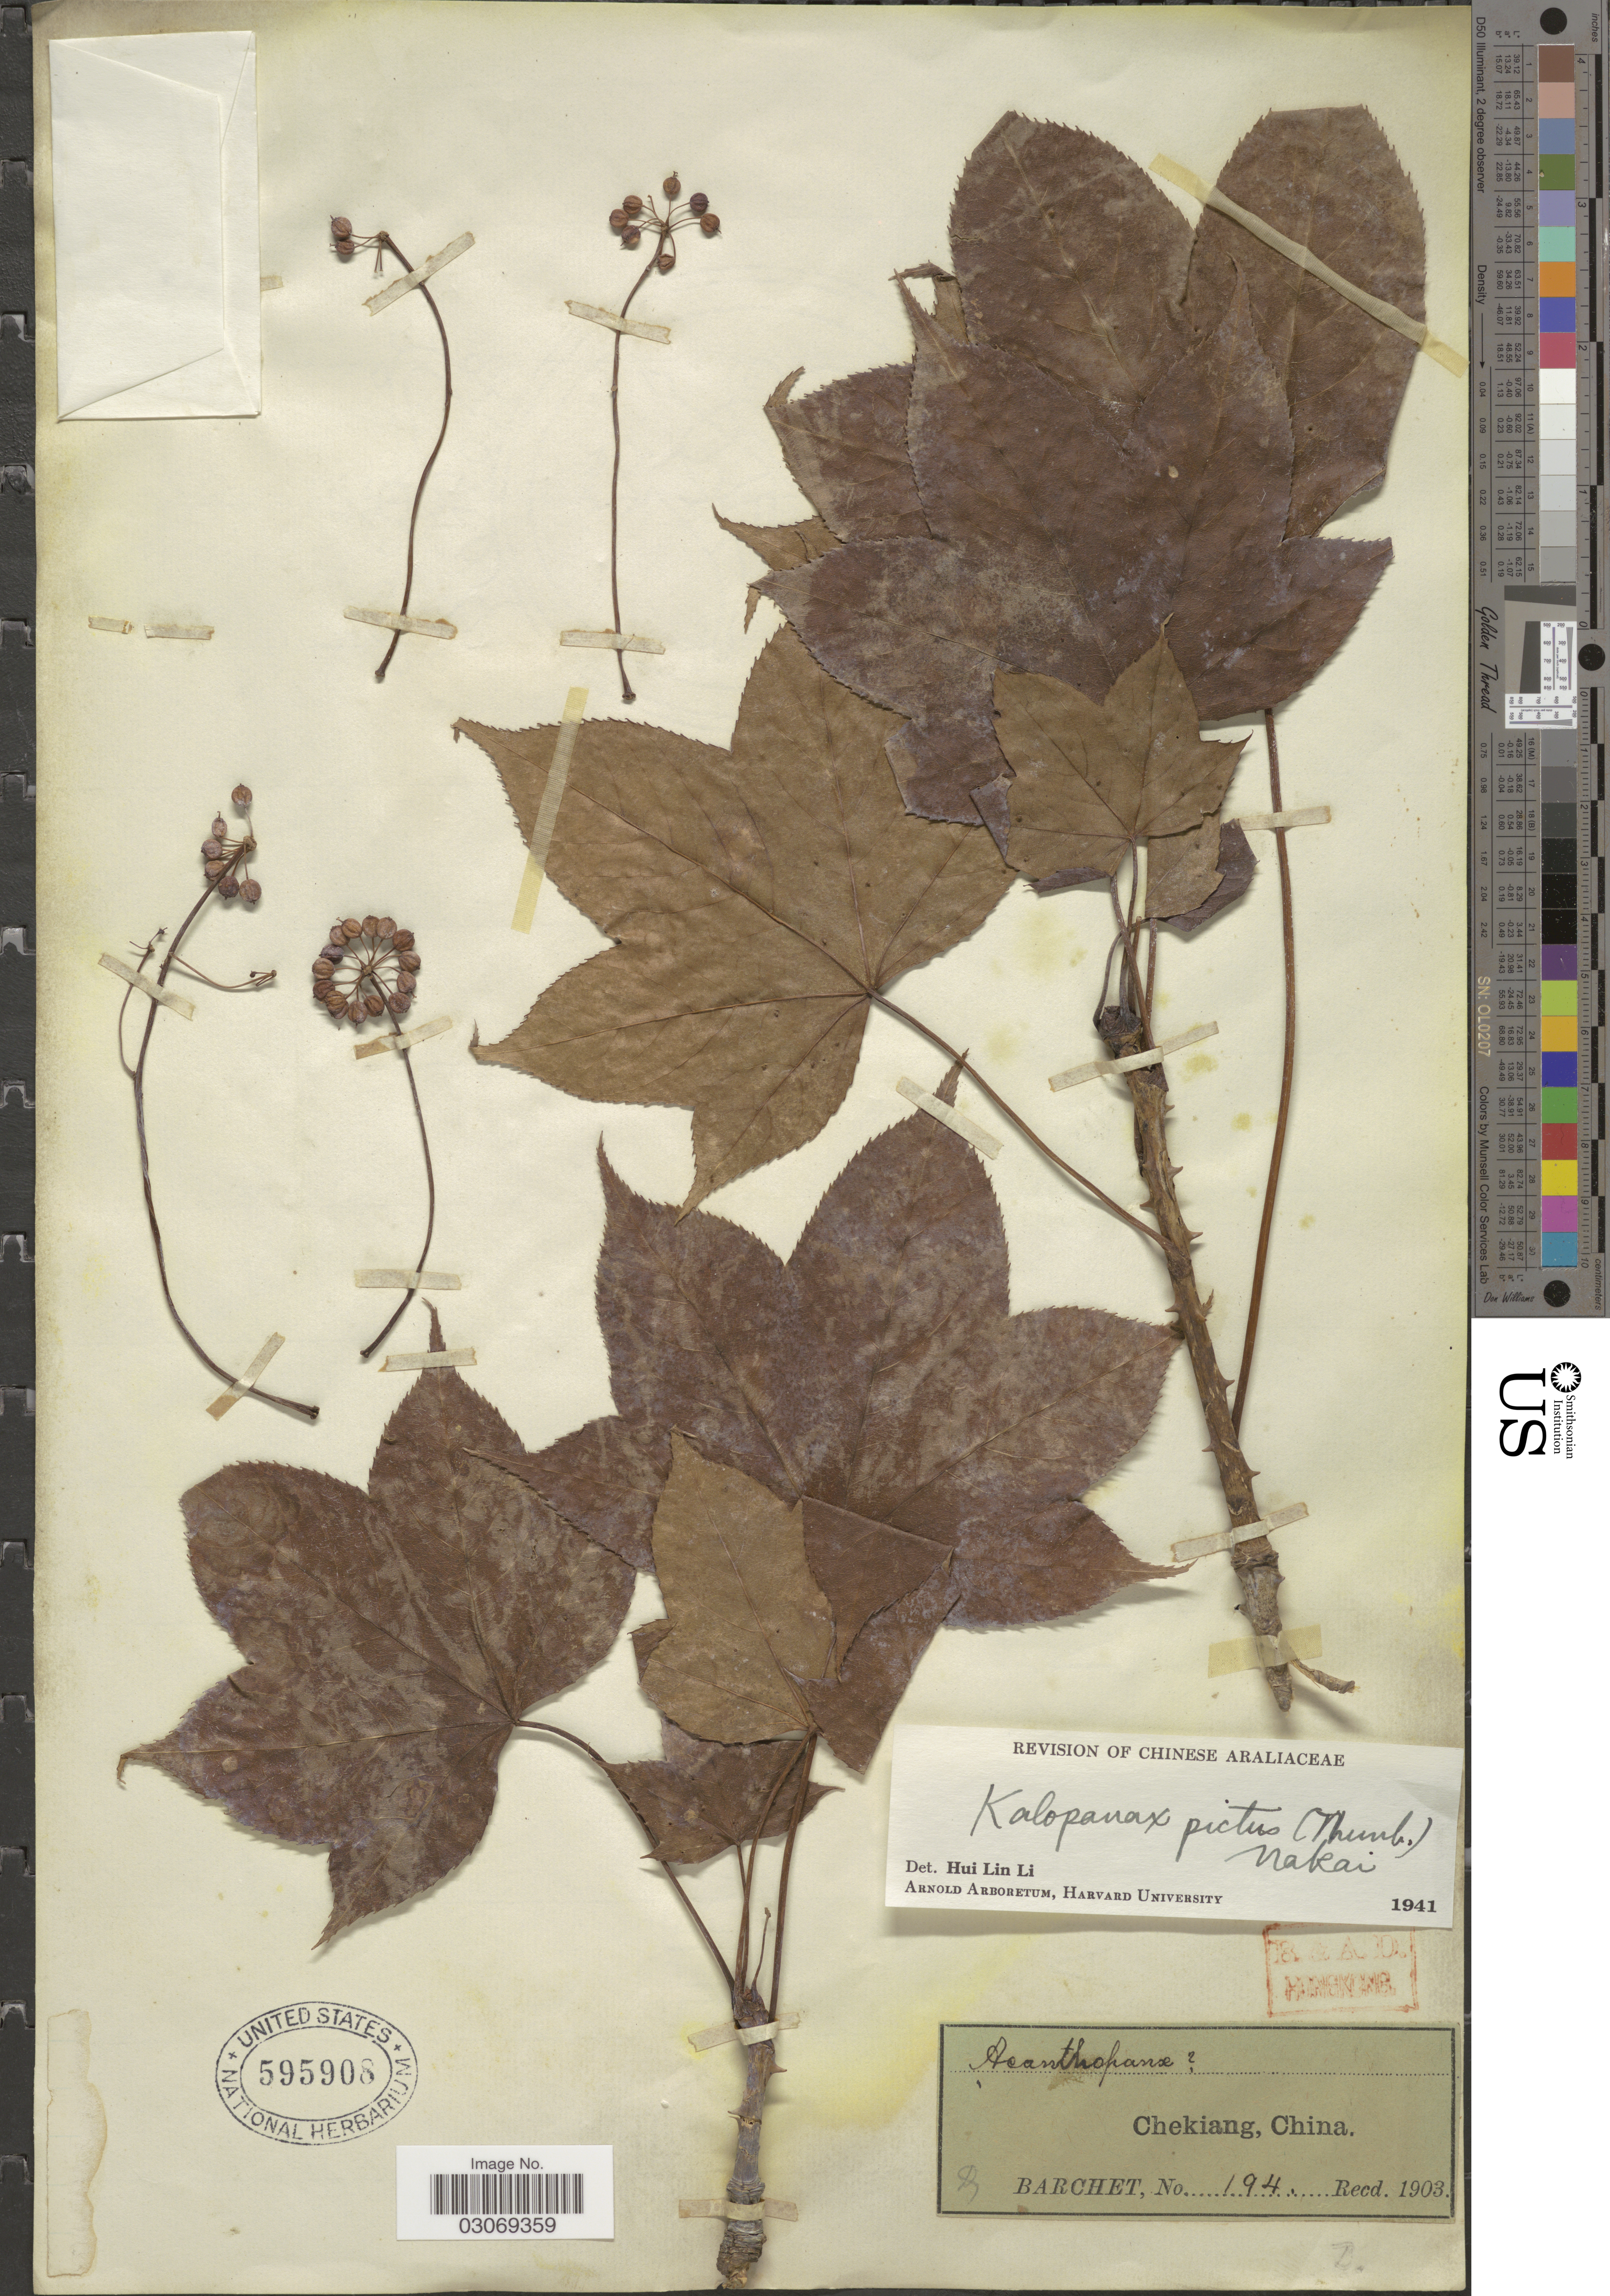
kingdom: Plantae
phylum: Tracheophyta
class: Magnoliopsida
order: Apiales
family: Araliaceae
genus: Kalopanax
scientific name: Kalopanax pictus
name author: (Thunb.) Nakai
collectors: Barchet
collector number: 194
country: China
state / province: Zhejiang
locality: Chekiang.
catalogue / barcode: US 595908